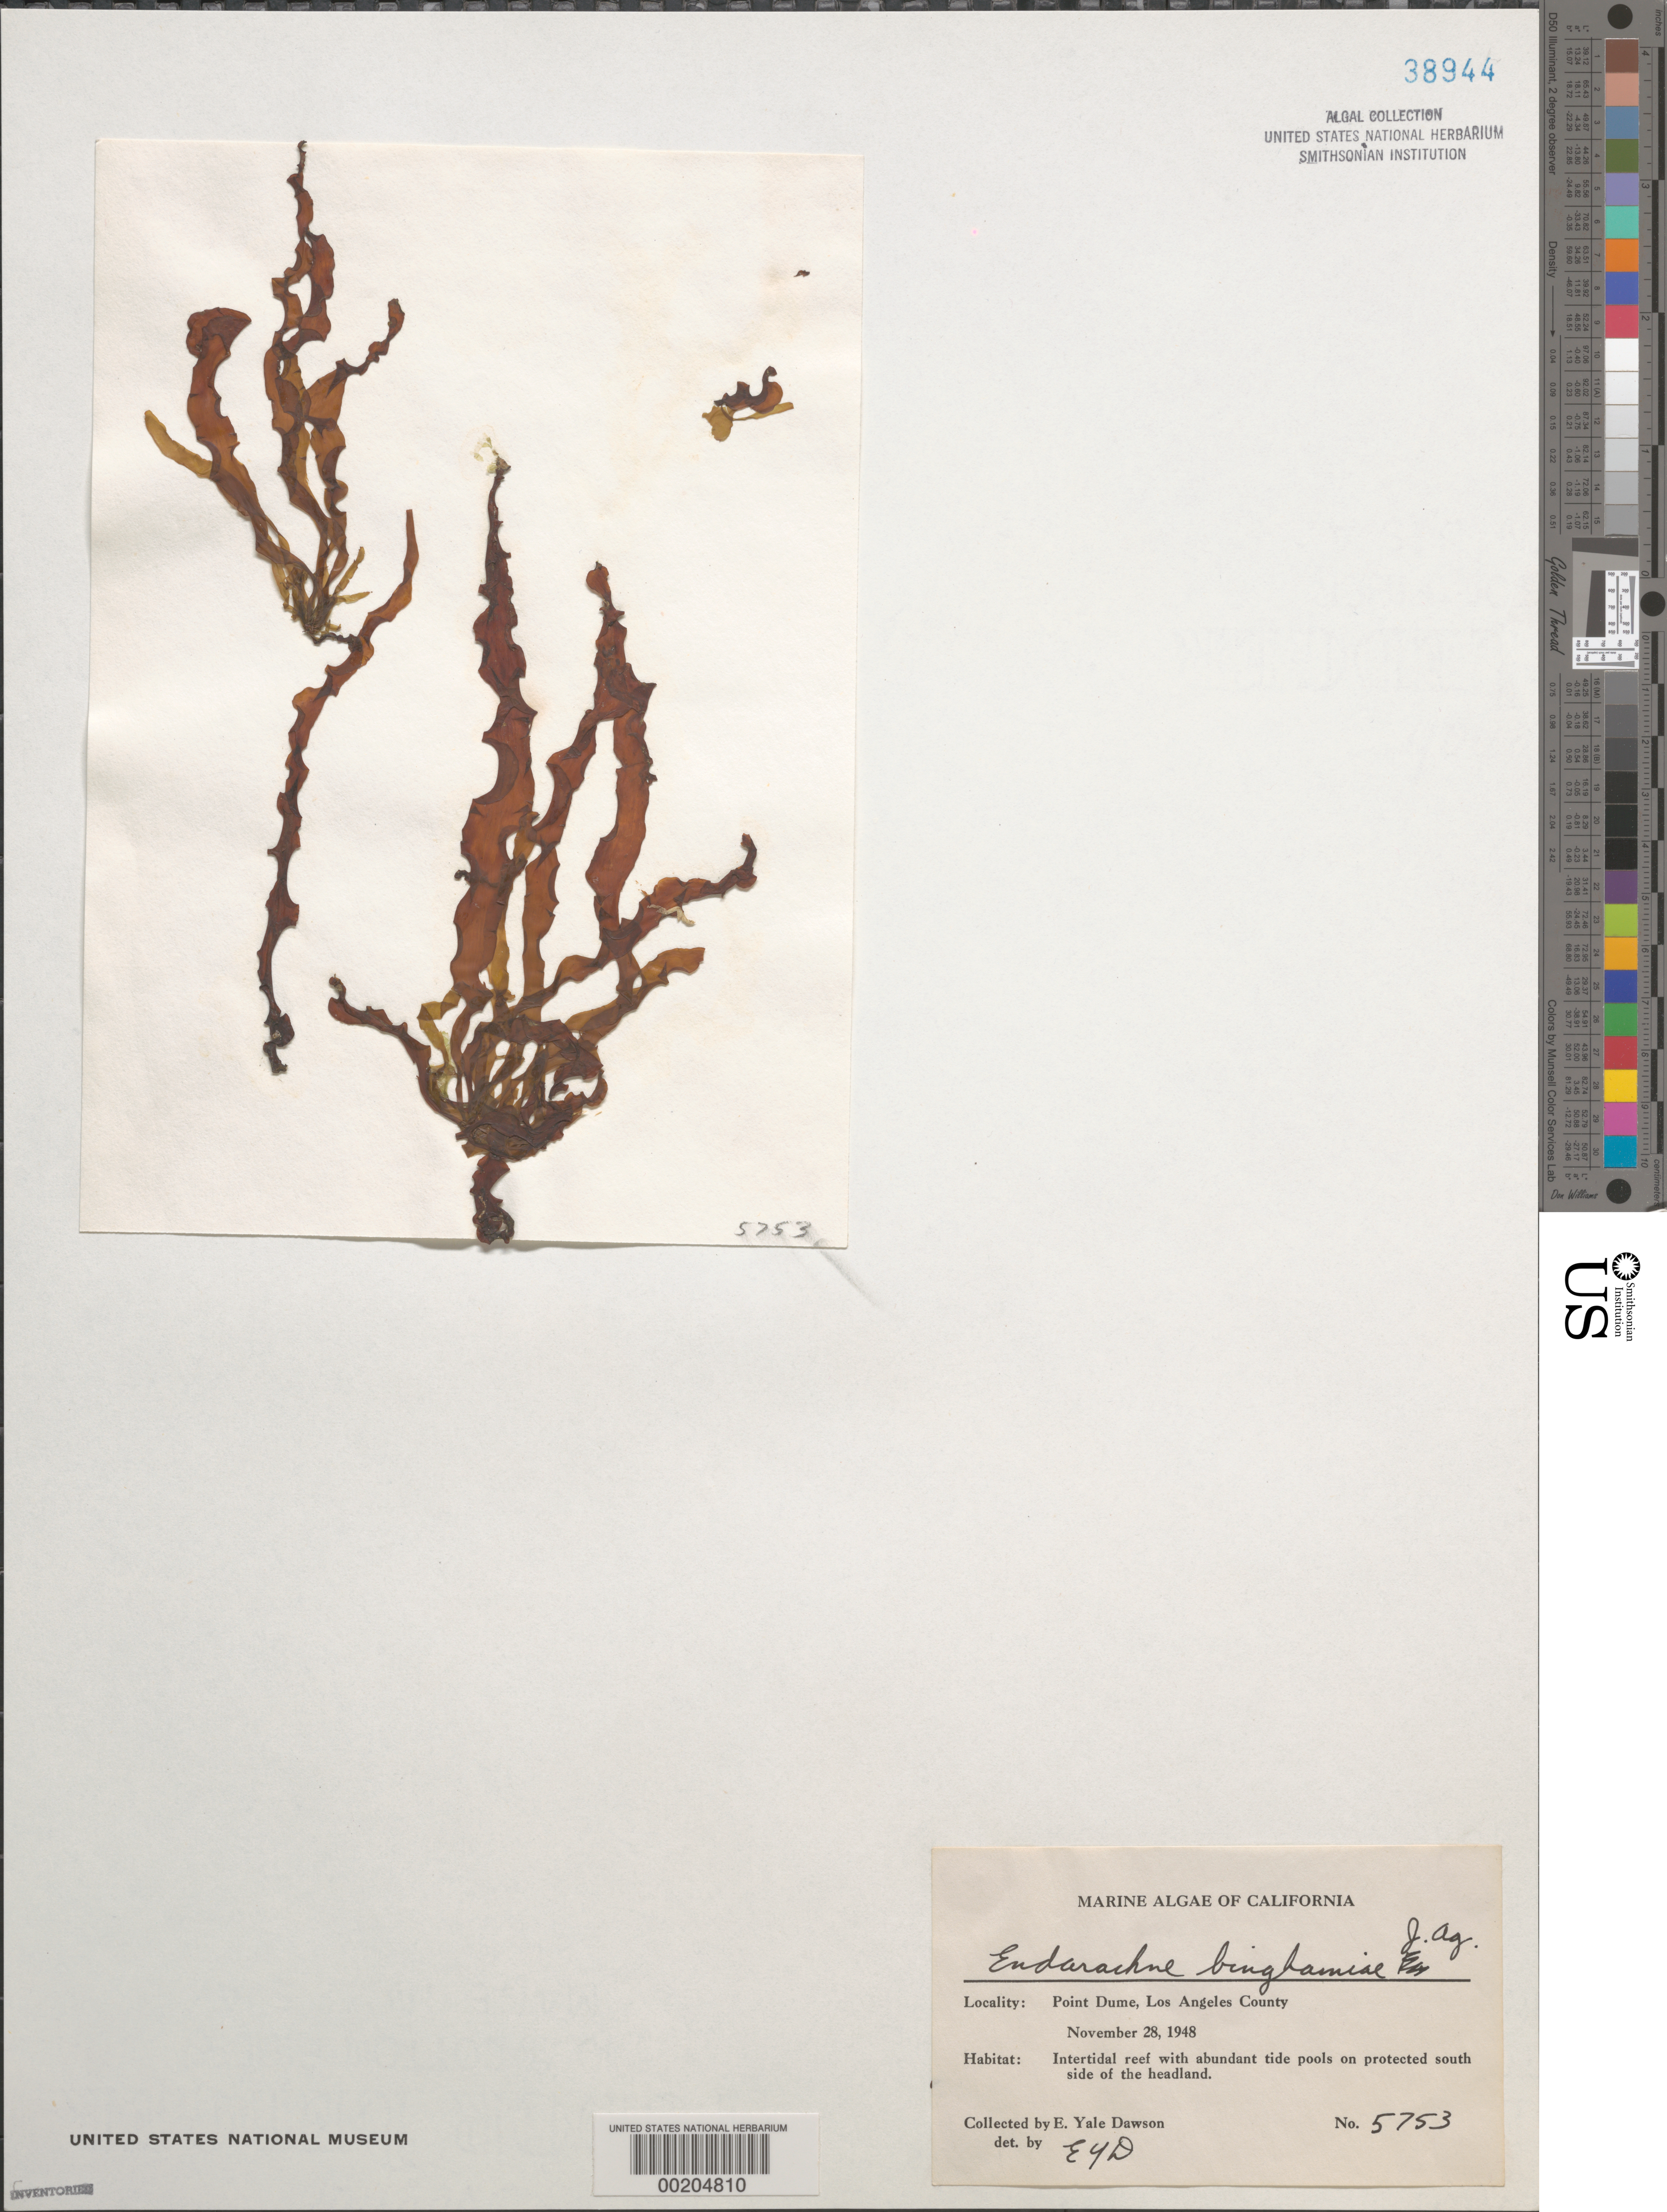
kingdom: Chromista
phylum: Ochrophyta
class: Phaeophyceae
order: Scytosiphonales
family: Scytosiphonaceae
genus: Petalonia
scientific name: Petalonia binghamiae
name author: (J. Agardh) K.L.Vinogr.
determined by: Algae name updating Project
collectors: E. Y. Dawson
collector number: EYD 5753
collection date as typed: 28 Nov 1948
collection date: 1948-11-28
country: United States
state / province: California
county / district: Los Angeles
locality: Point Dume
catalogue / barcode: US 38944